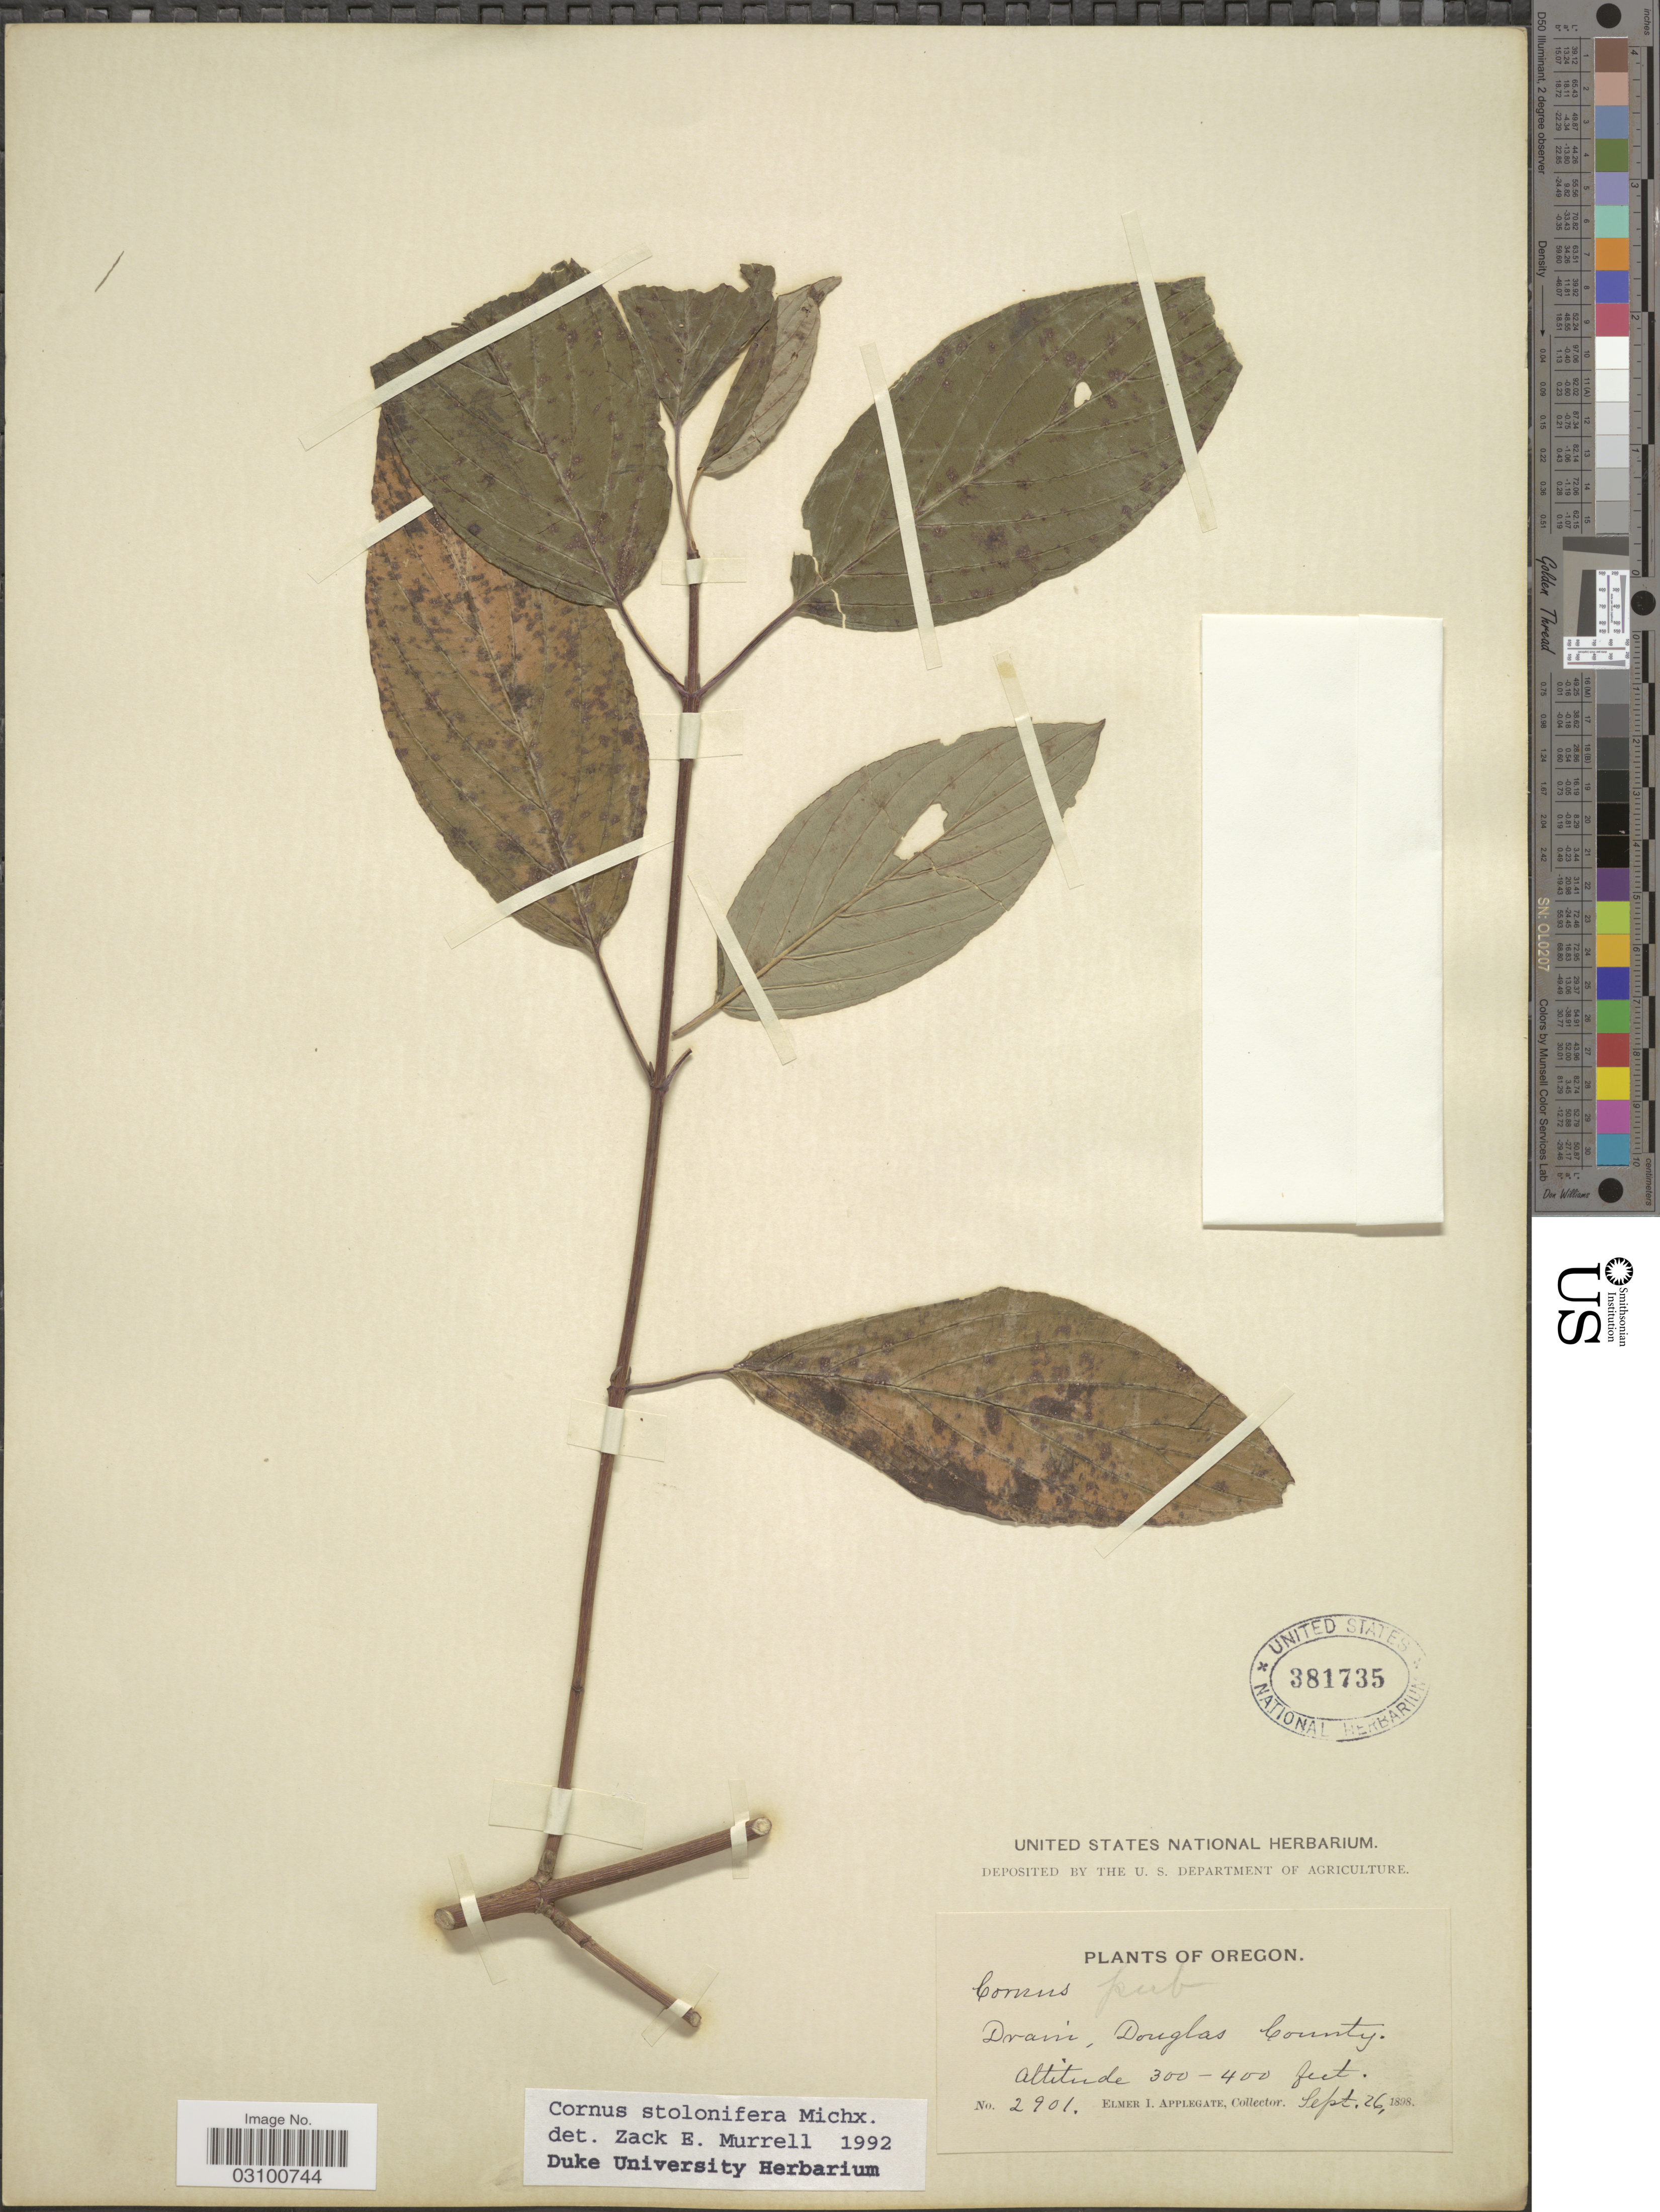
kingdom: Plantae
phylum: Tracheophyta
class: Magnoliopsida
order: Cornales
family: Cornaceae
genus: Cornus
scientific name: Cornus sericea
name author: L.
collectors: E. I. Applegate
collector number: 2901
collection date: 1898-09-26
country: United States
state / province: Oregon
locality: Drain, Douglas County.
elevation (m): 91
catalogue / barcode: US 381735